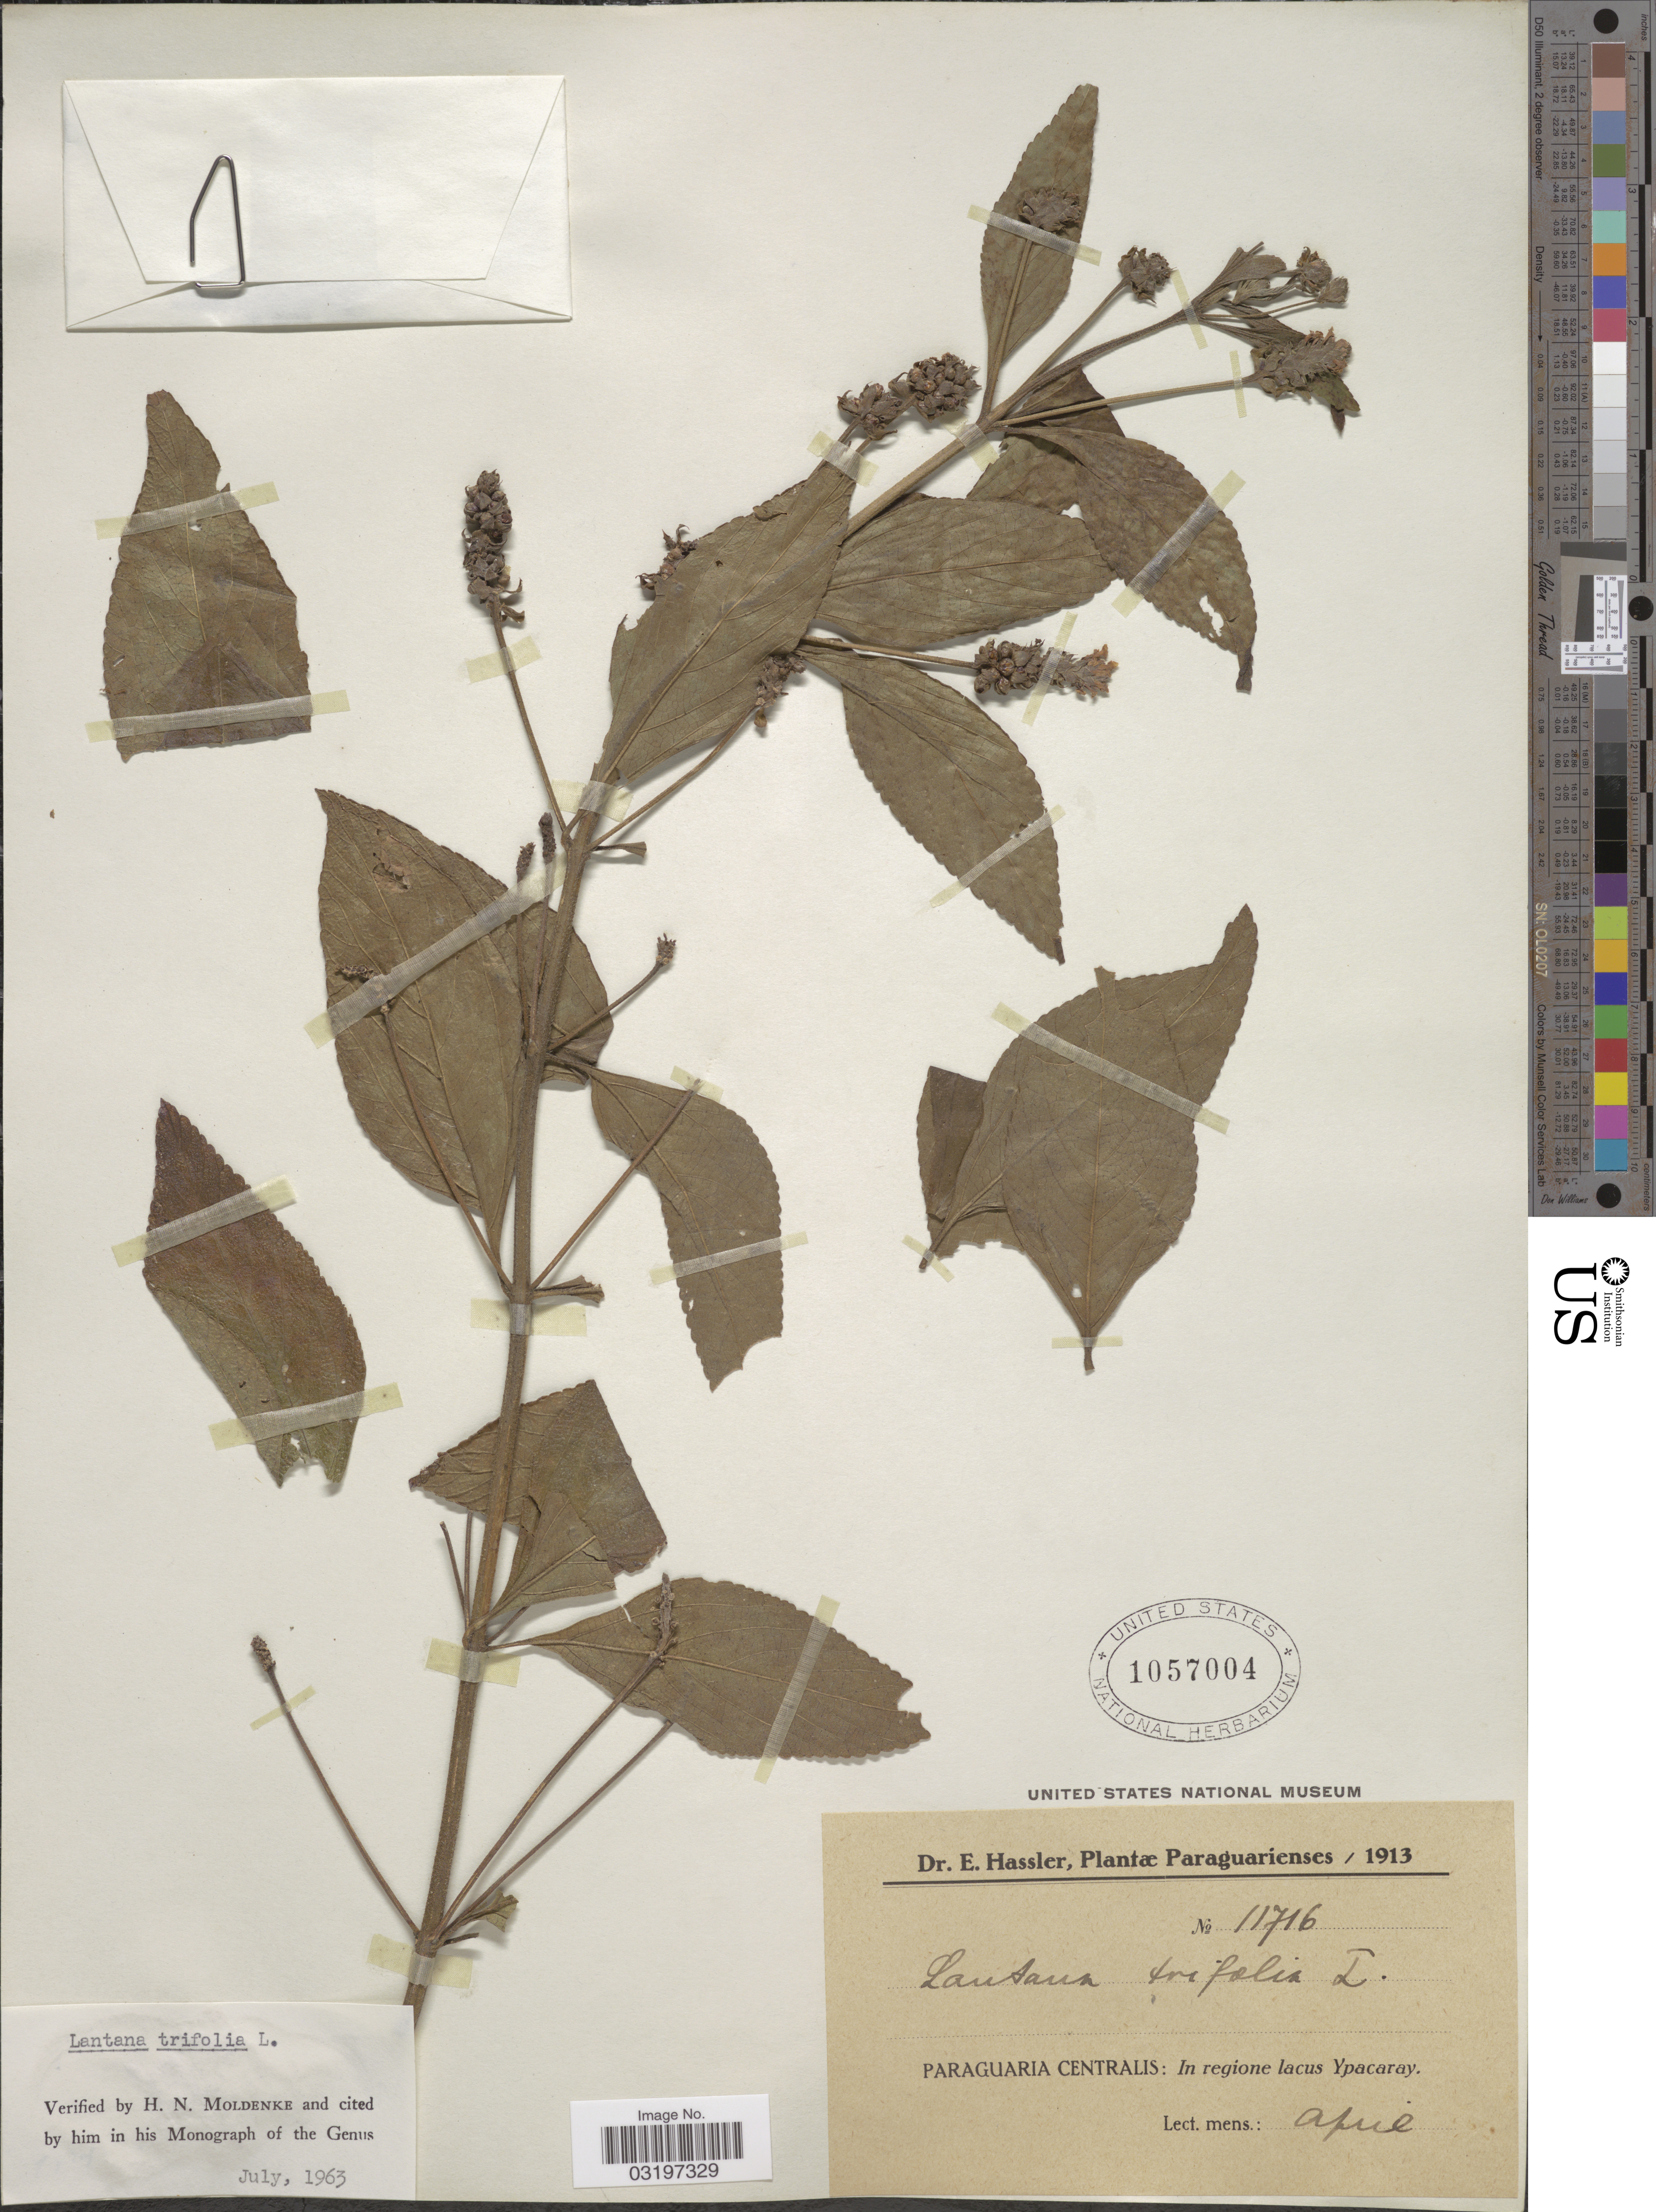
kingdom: Plantae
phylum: Tracheophyta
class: Magnoliopsida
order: Lamiales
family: Verbenaceae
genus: Lantana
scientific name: Lantana trifolia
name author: L.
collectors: E. Hassler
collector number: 11716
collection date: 1913-04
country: Paraguay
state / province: Paraguari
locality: Paraguaria Centralis: In regione lacus Ypacaray.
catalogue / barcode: US 1057004